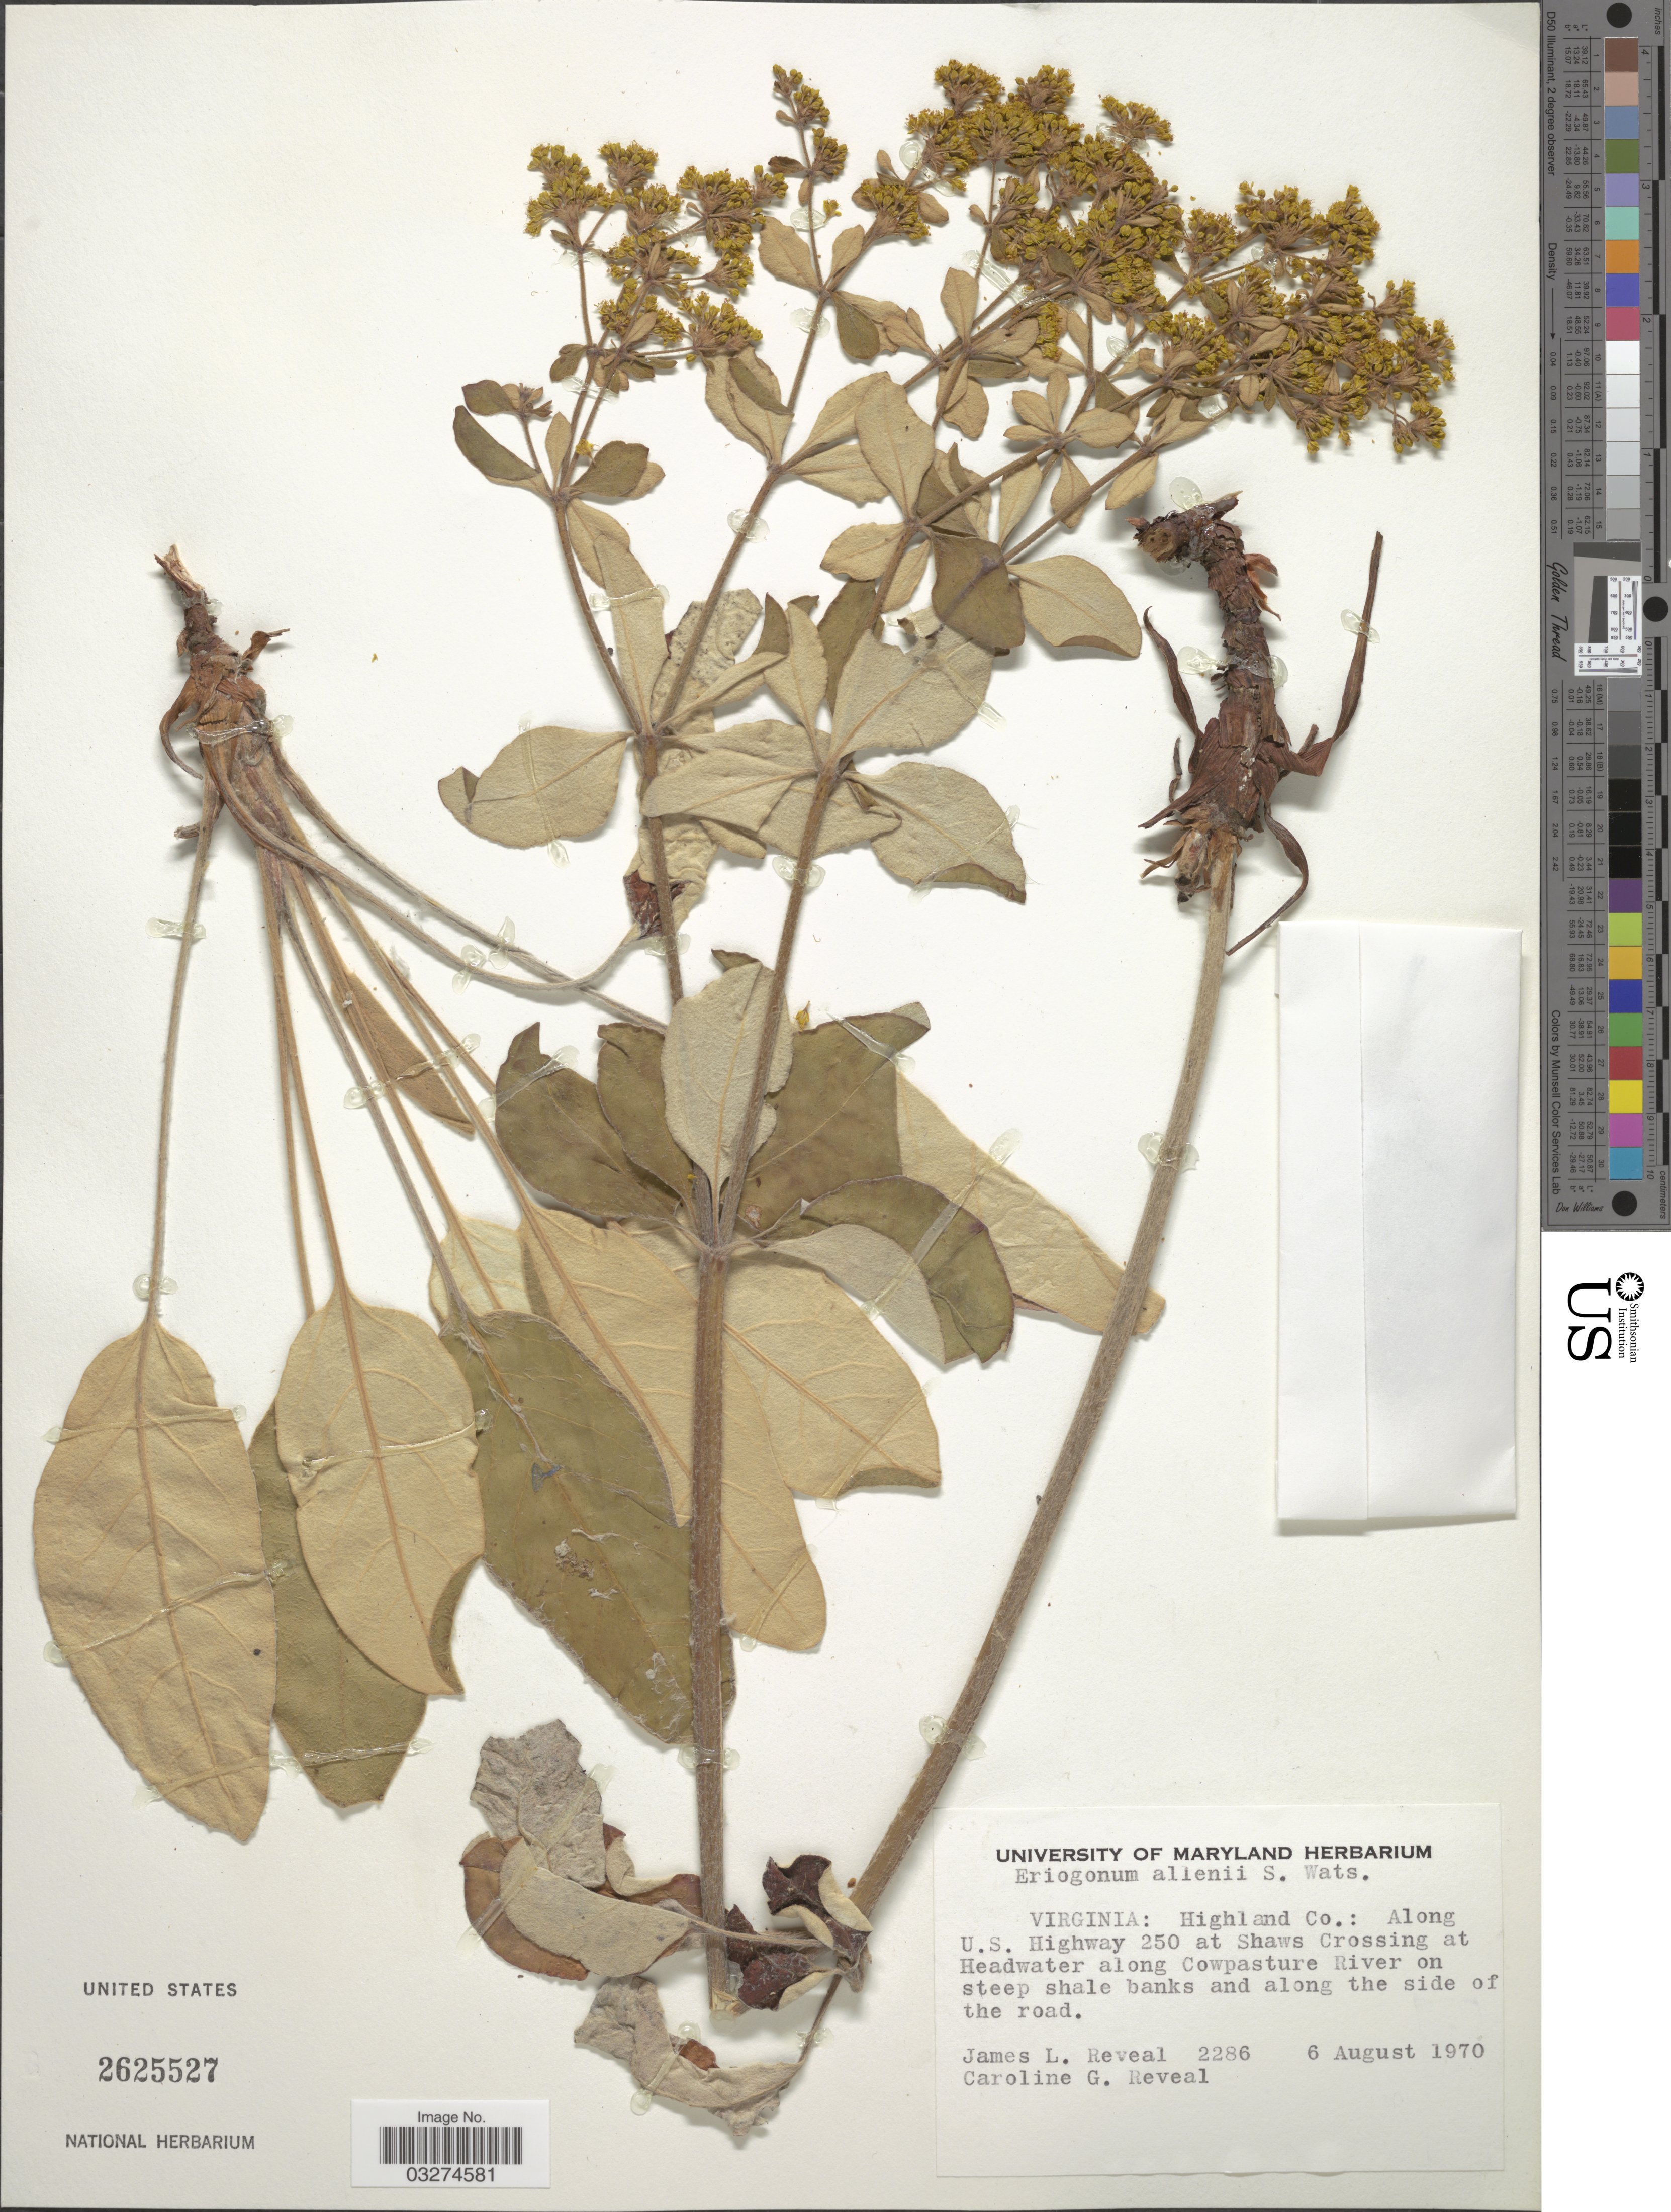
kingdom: Plantae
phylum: Tracheophyta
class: Magnoliopsida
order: Caryophyllales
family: Polygonaceae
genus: Eriogonum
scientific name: Eriogonum alleni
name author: S. Watson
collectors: J. L. Reveal & C. G. Reveal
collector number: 2286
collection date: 1970-08-06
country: United States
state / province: Virginia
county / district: Highland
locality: Along Headwater along Cowpasture River on steep shale banks and along the side of the road.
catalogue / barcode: US 2625527